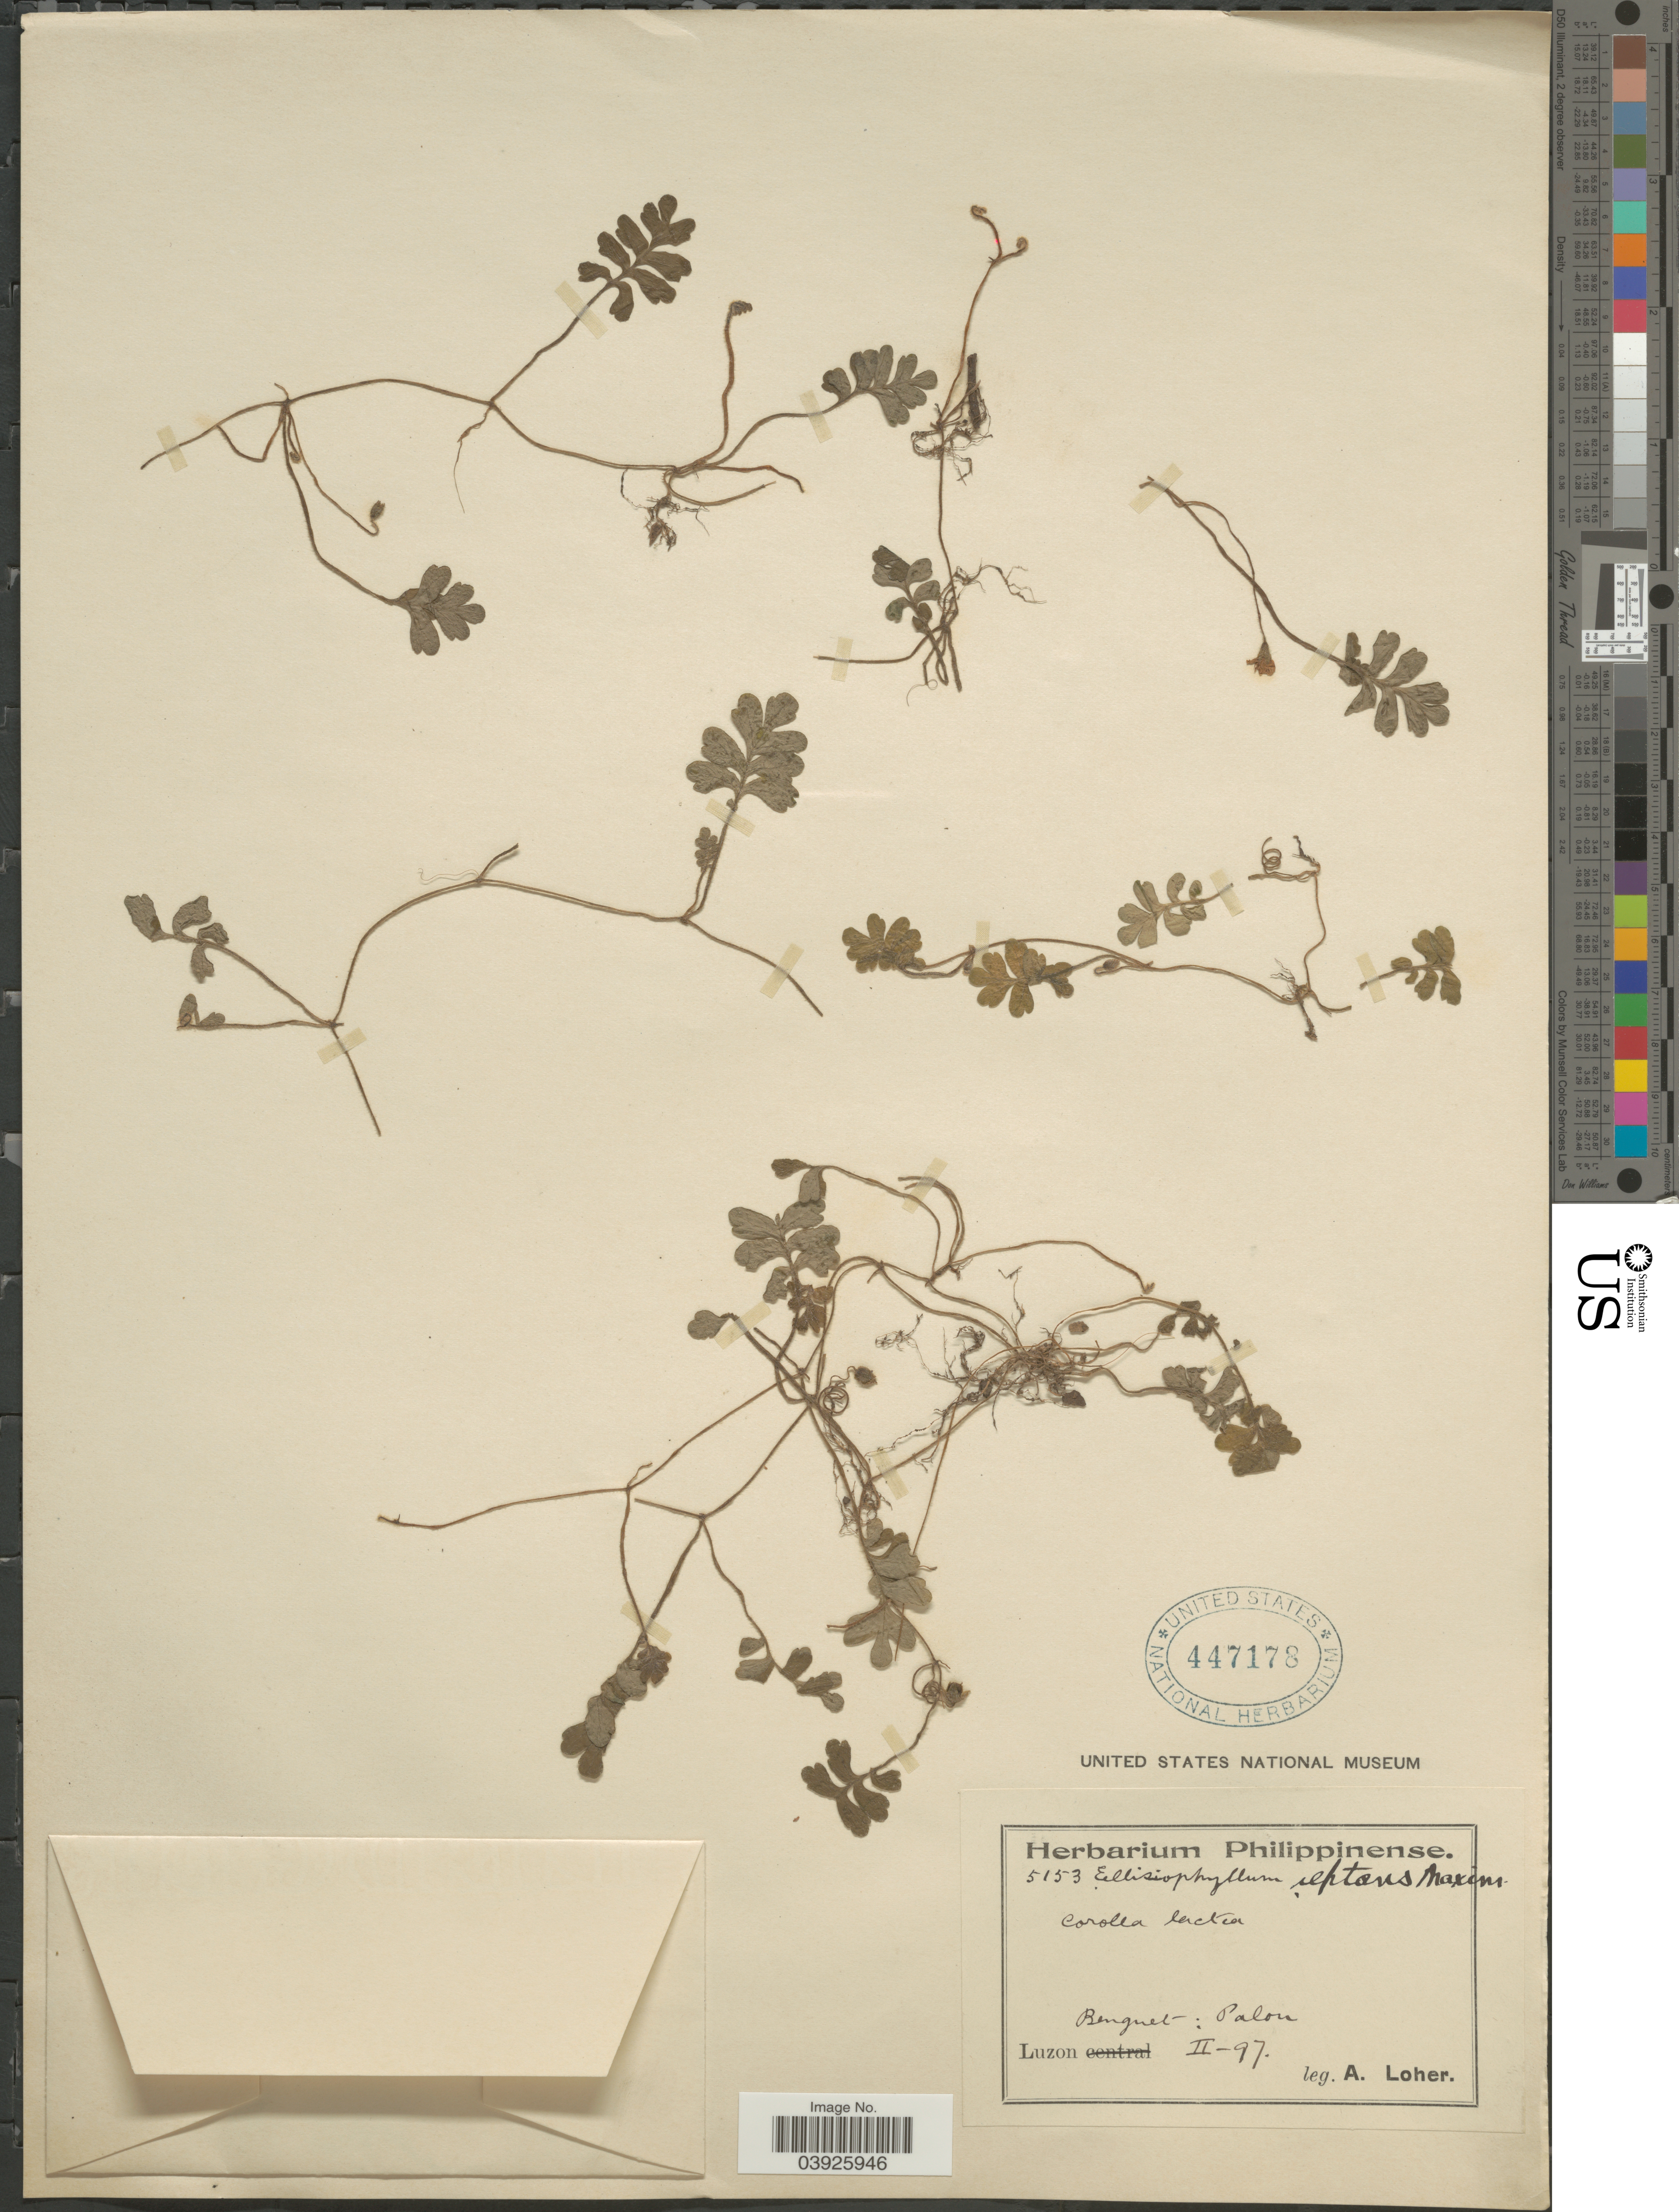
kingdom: Plantae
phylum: Tracheophyta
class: Magnoliopsida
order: Lamiales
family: Plantaginaceae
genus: Ellisiophyllum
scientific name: Ellisiophyllum pinnatum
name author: (Wall. ex Benth.) Makino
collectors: A. Loher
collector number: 5153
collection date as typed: Transcribed d/m/y: /2/97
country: Philippines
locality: Benguet: Palon. Luzon.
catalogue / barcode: US 447178